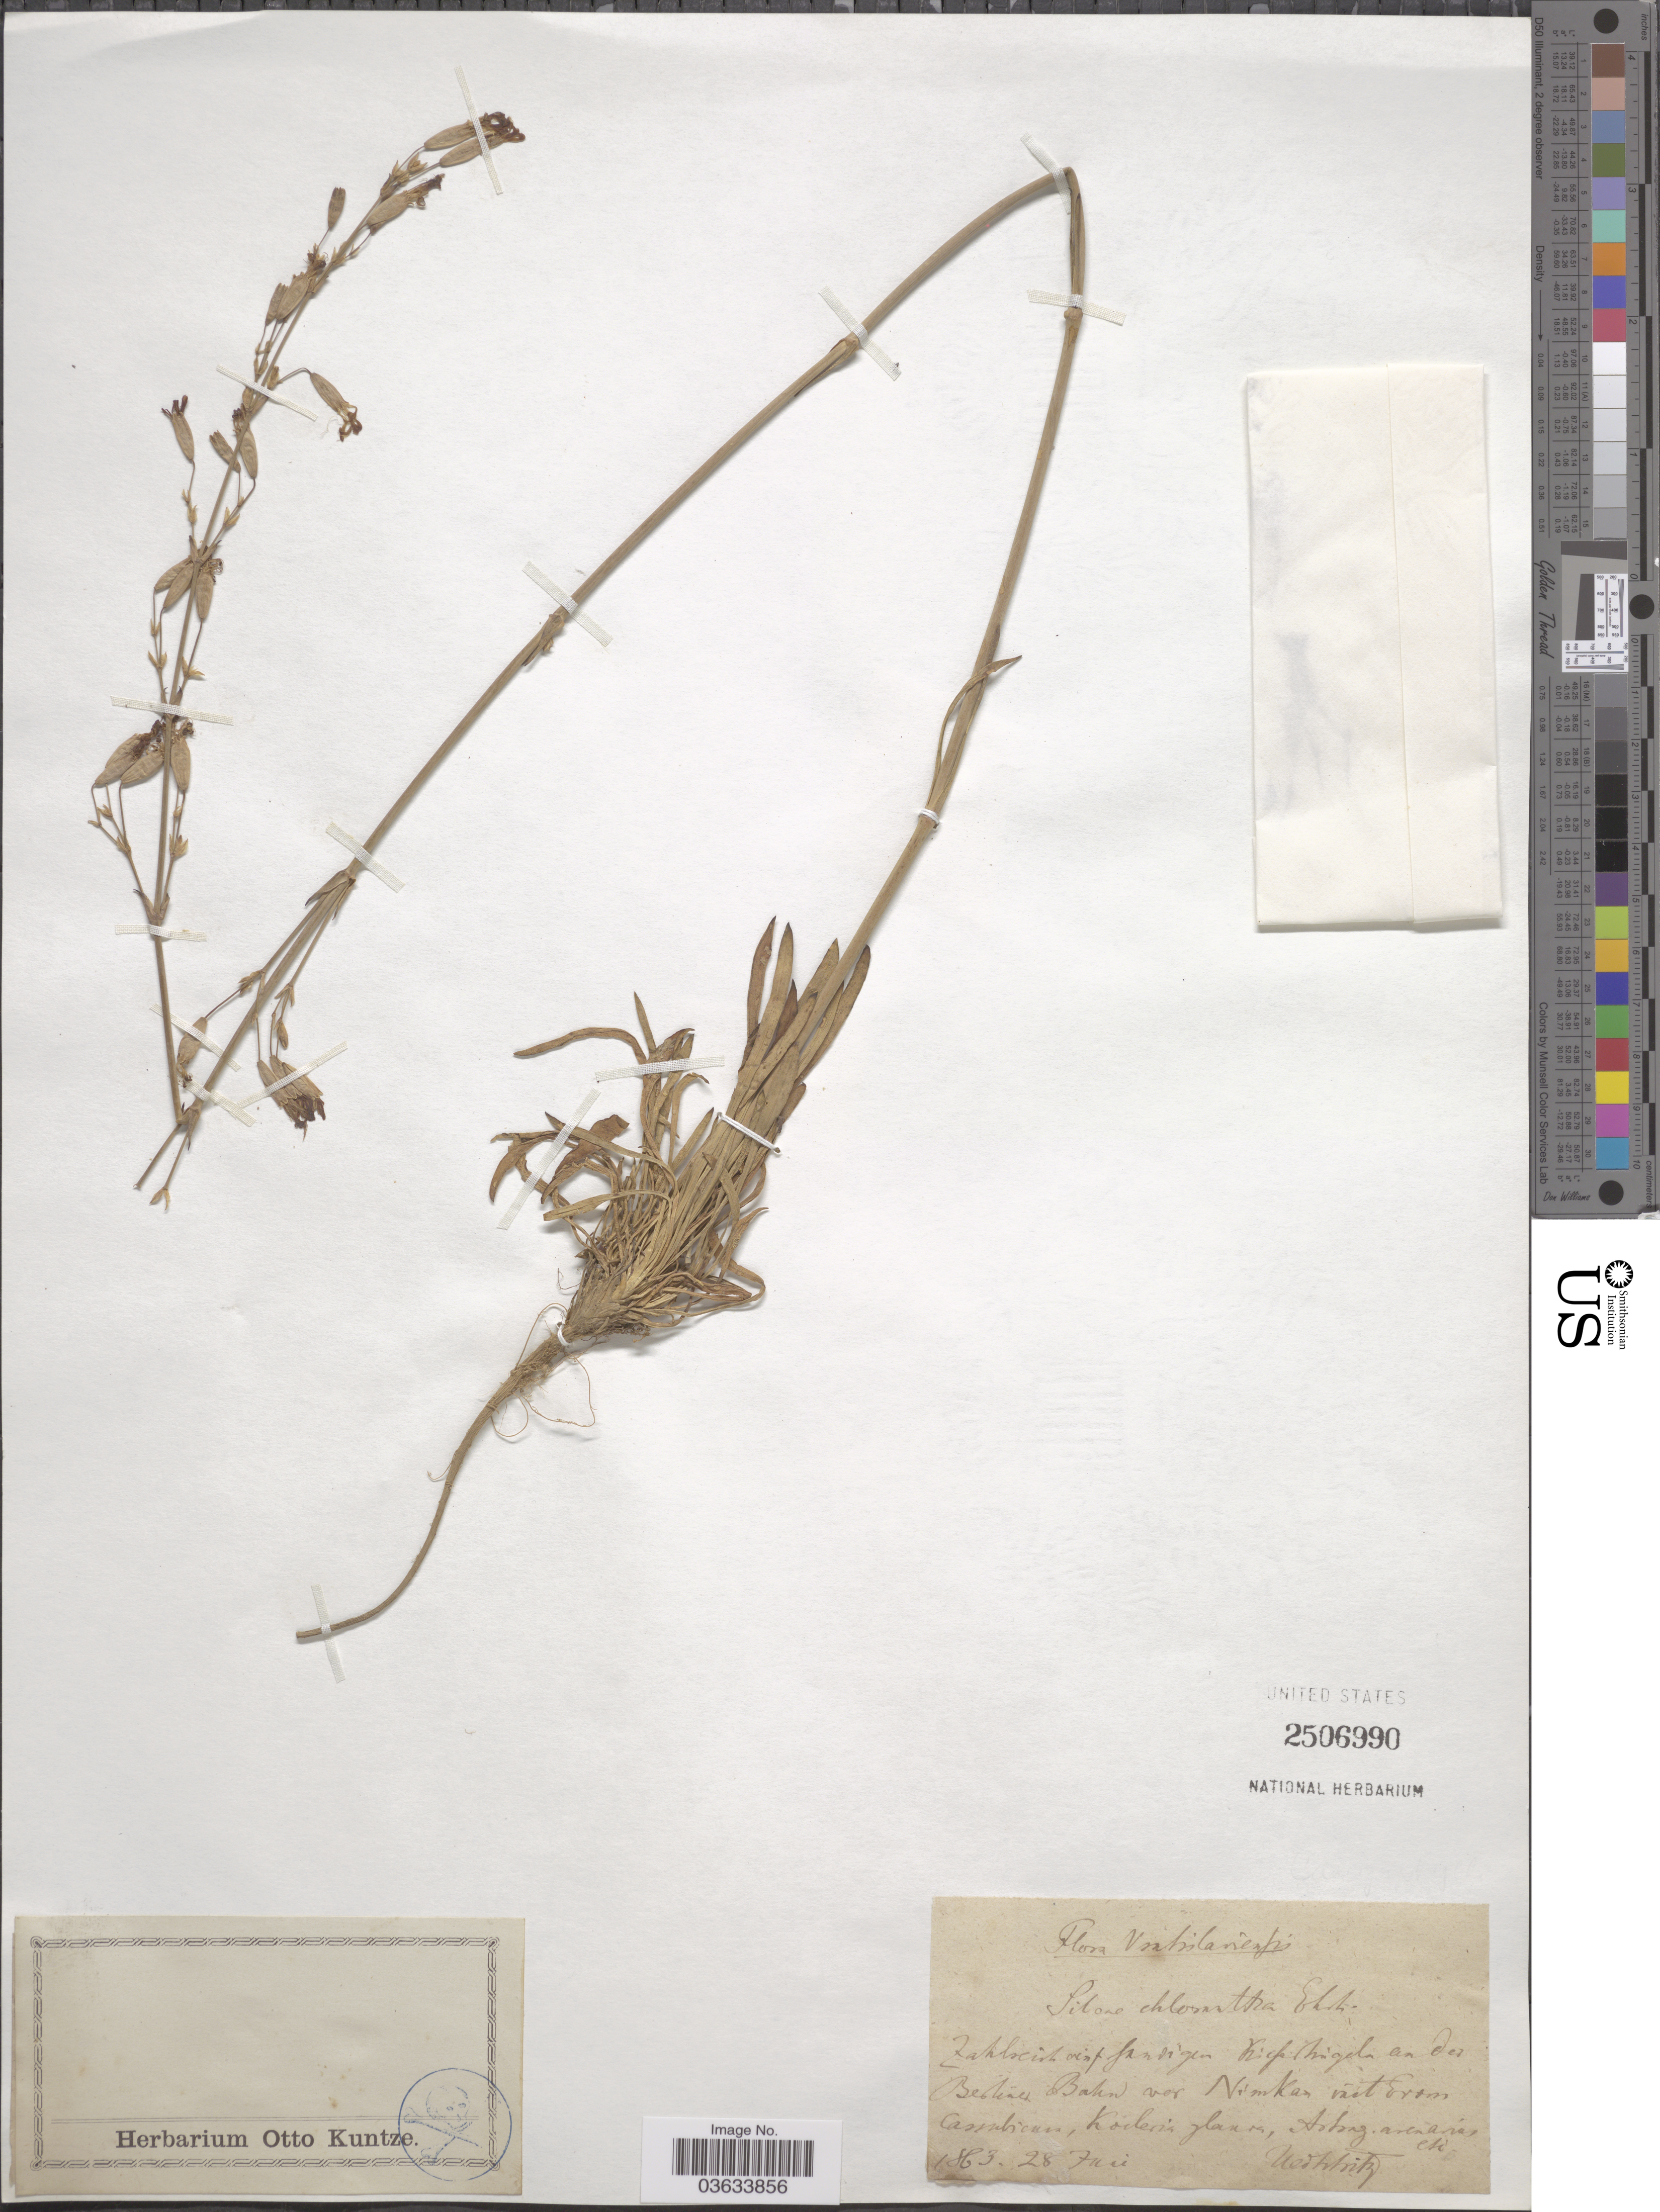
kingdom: Plantae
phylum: Tracheophyta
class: Magnoliopsida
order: Caryophyllales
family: Caryophyllaceae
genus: Silene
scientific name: Silene chlorantha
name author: (Willd.) Ehrh.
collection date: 1863-06-28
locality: [illegible text].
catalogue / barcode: US 2506990